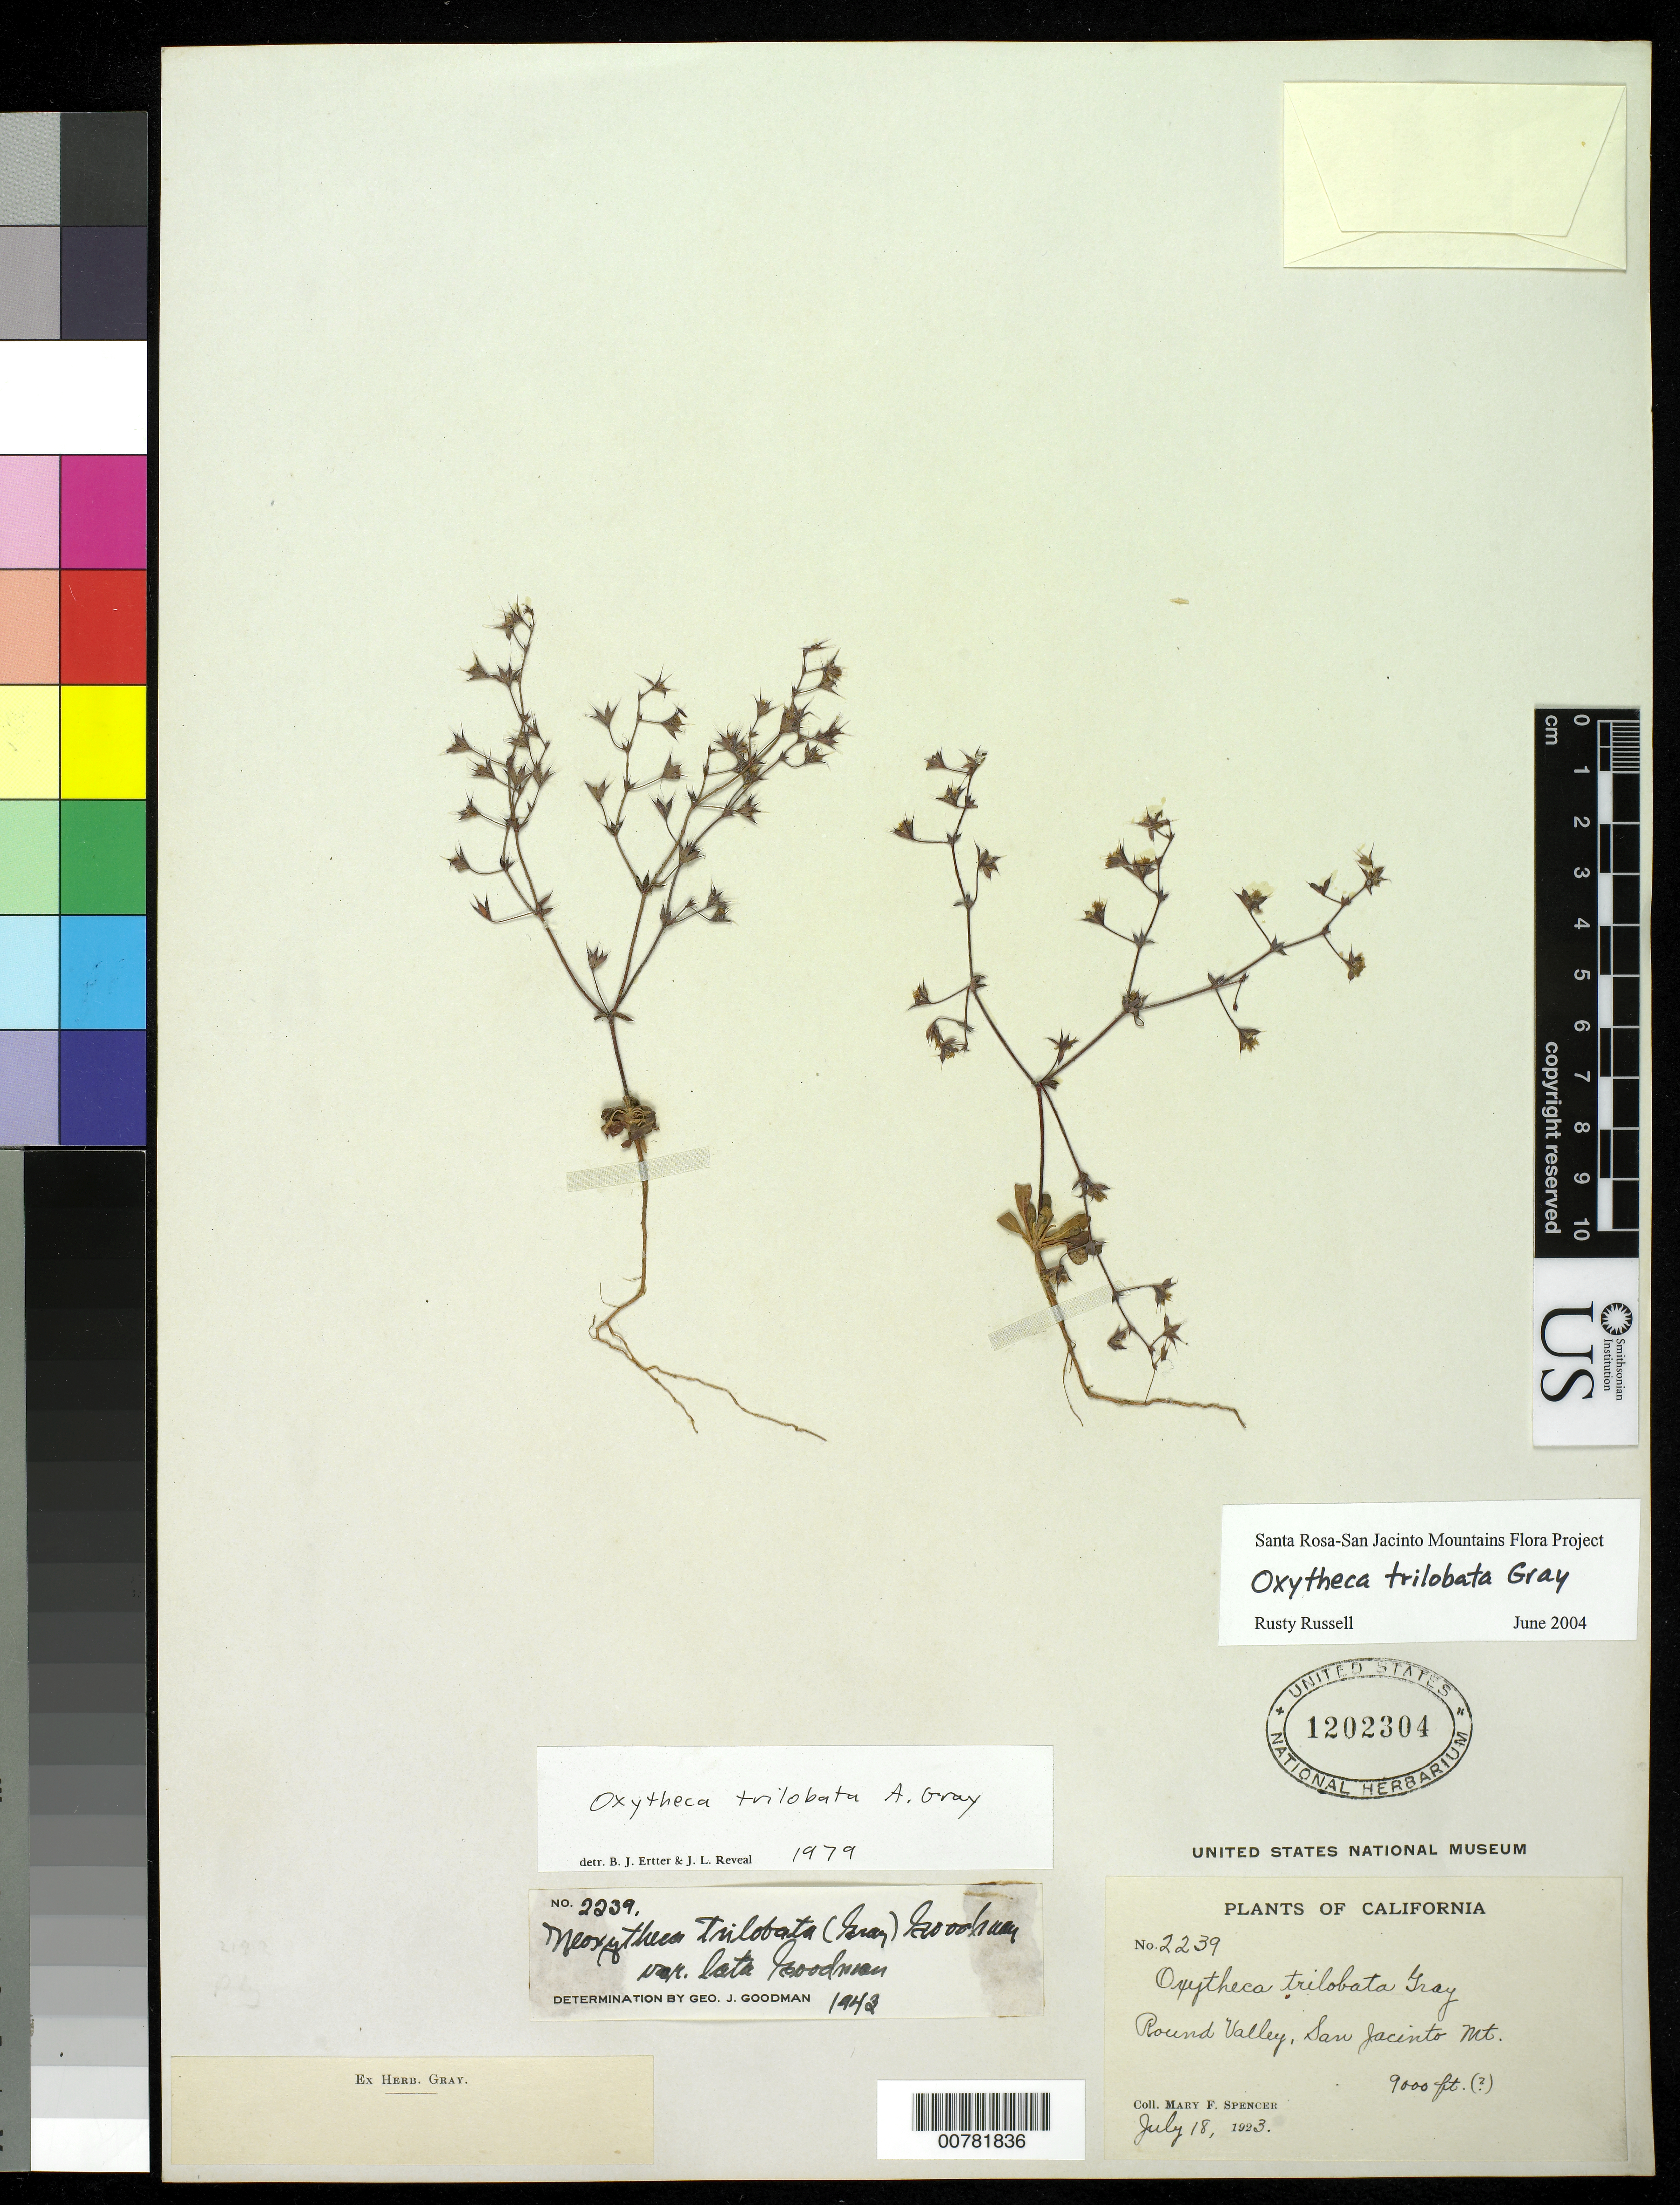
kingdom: Plantae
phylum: Tracheophyta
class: Magnoliopsida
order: Caryophyllales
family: Polygonaceae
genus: Sidotheca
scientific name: Sidotheca trilobata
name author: (A. Gray) Reveal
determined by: Strong, Mark T., (BOT), Smithsonian Institution - National Museum of Natural History (UNITED STATES)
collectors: M. Spencer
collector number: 2239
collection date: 1923-07-18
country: United States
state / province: California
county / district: Riverside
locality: Round Valley, San Jacinto Mt.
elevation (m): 2743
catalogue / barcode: US 1202304